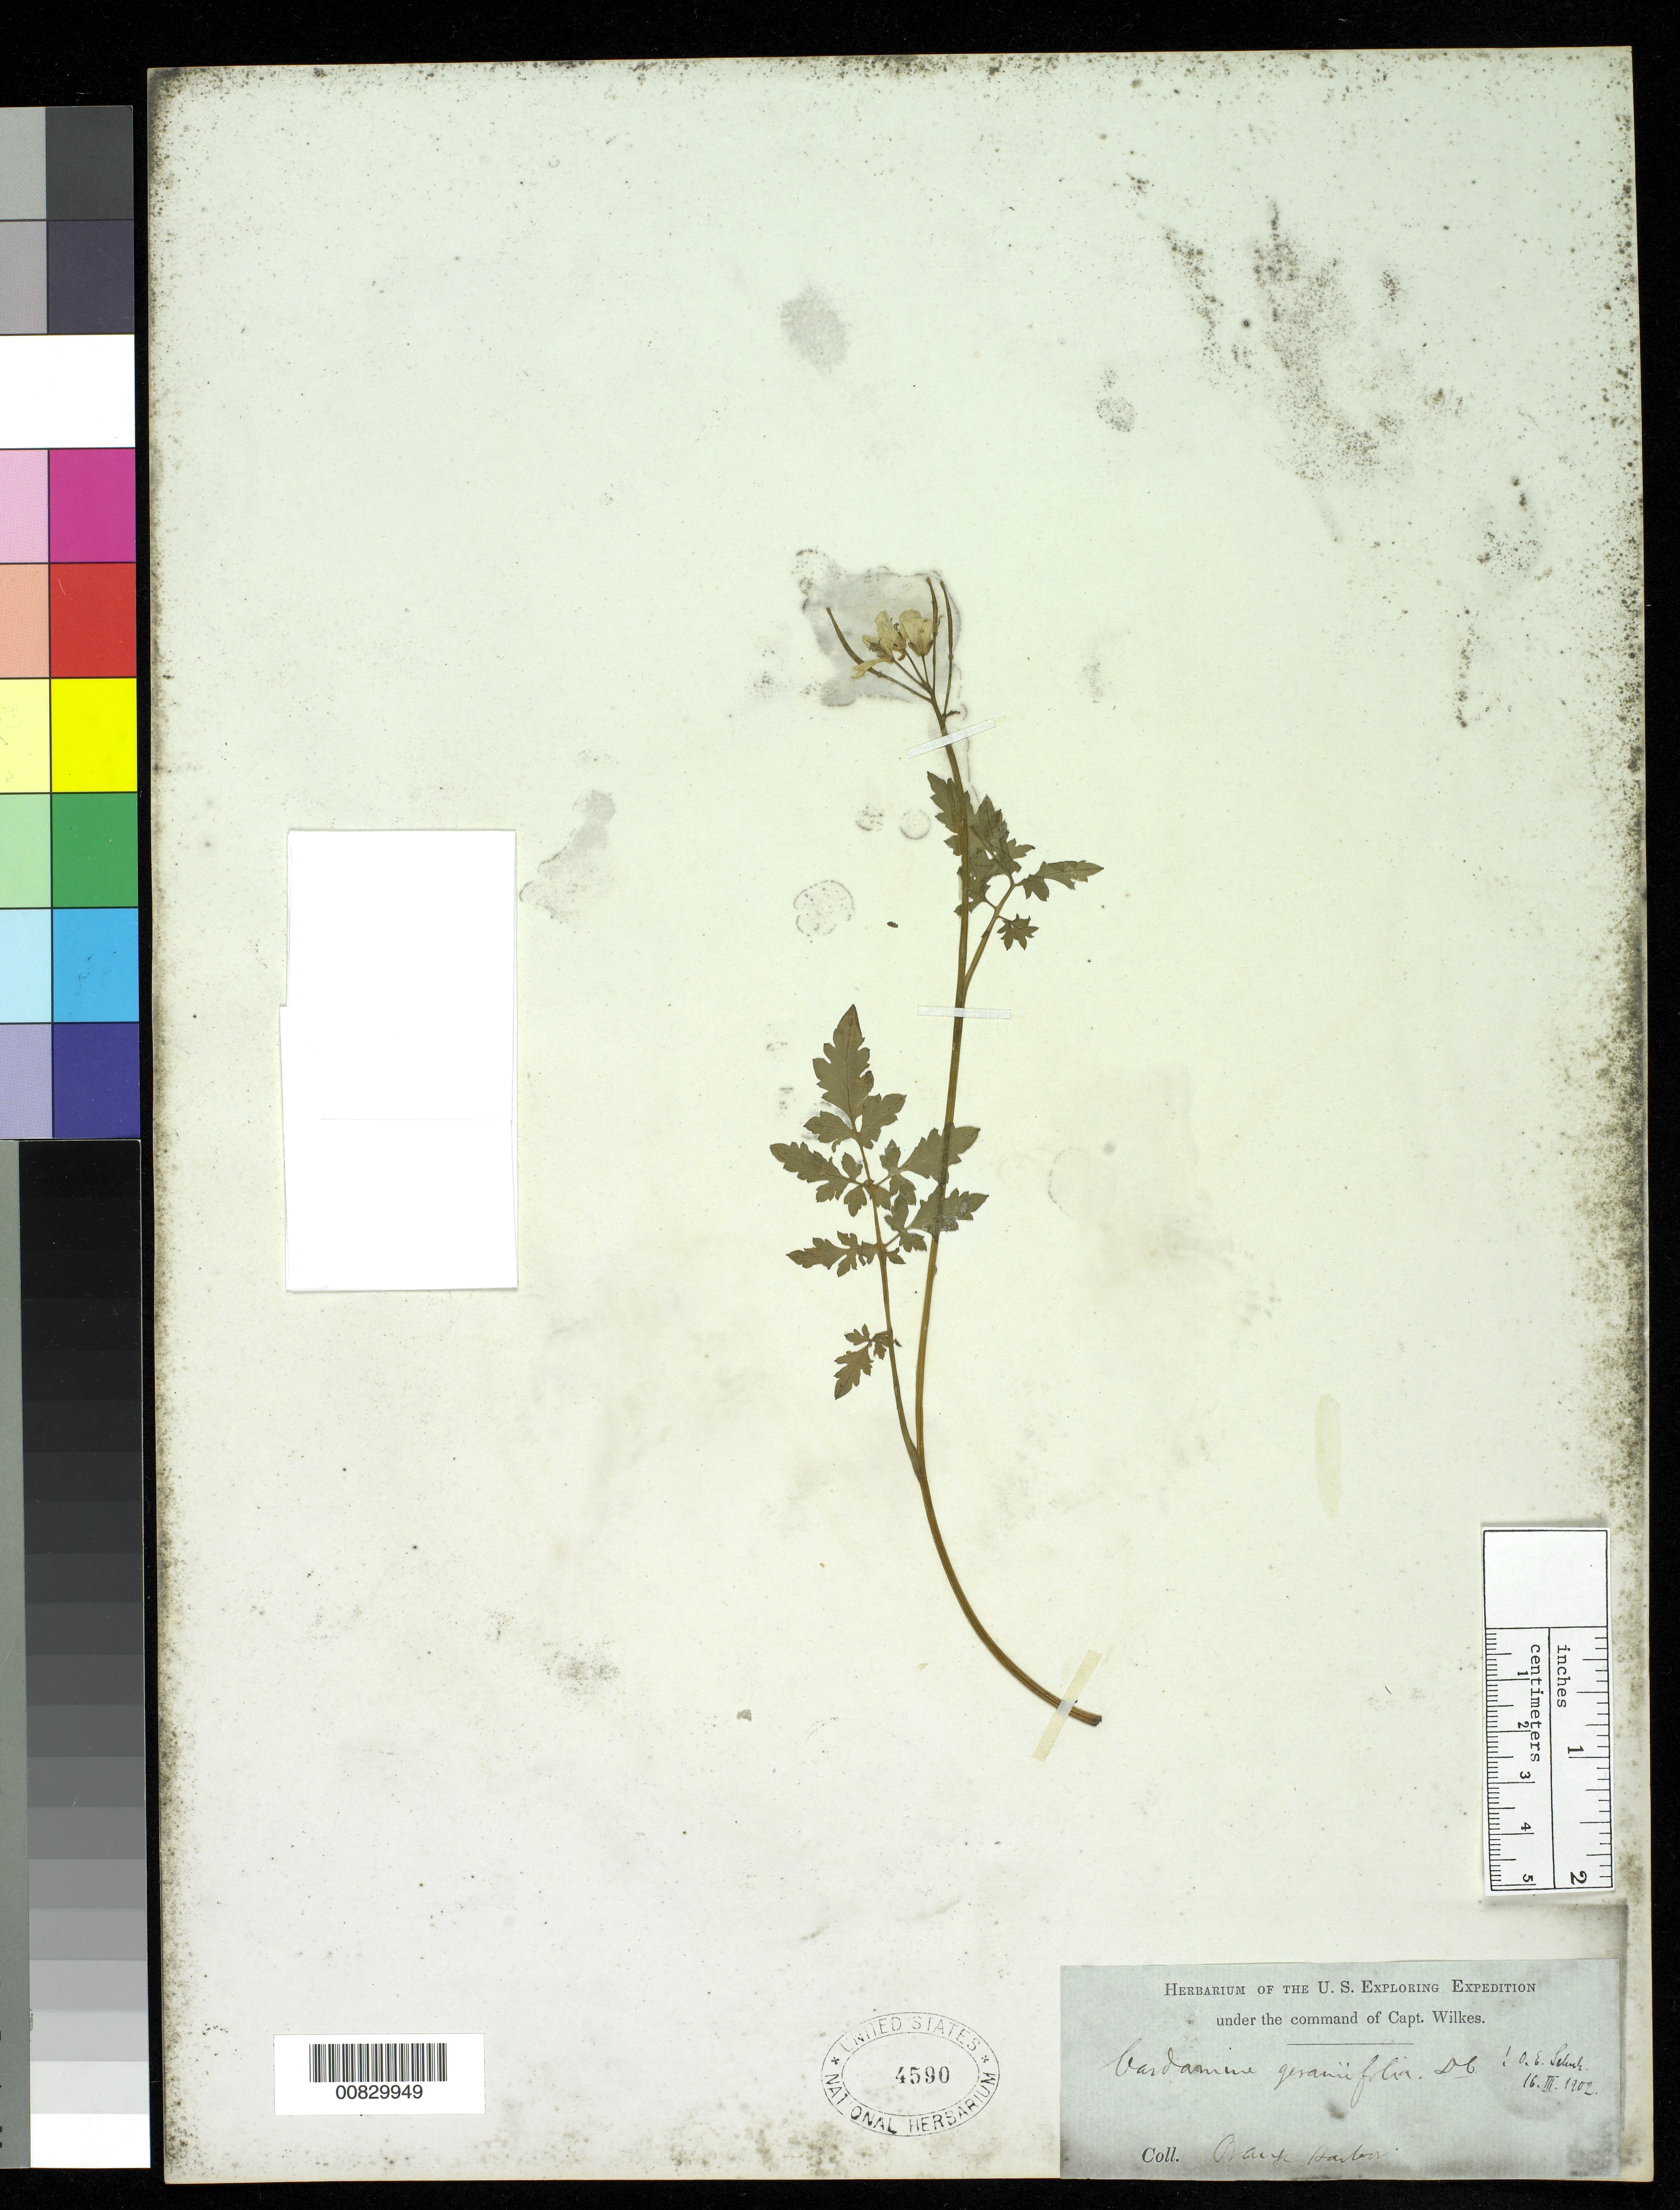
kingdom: Plantae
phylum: Tracheophyta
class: Magnoliopsida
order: Brassicales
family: Brassicaceae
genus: Cardamine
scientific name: Cardamine geraniifolia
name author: (Poir.) DC.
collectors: Wilkes Explor. Exped.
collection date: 1838/1842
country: Argentina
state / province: Tierra del Fuego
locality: Orange Harbor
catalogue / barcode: US 4590